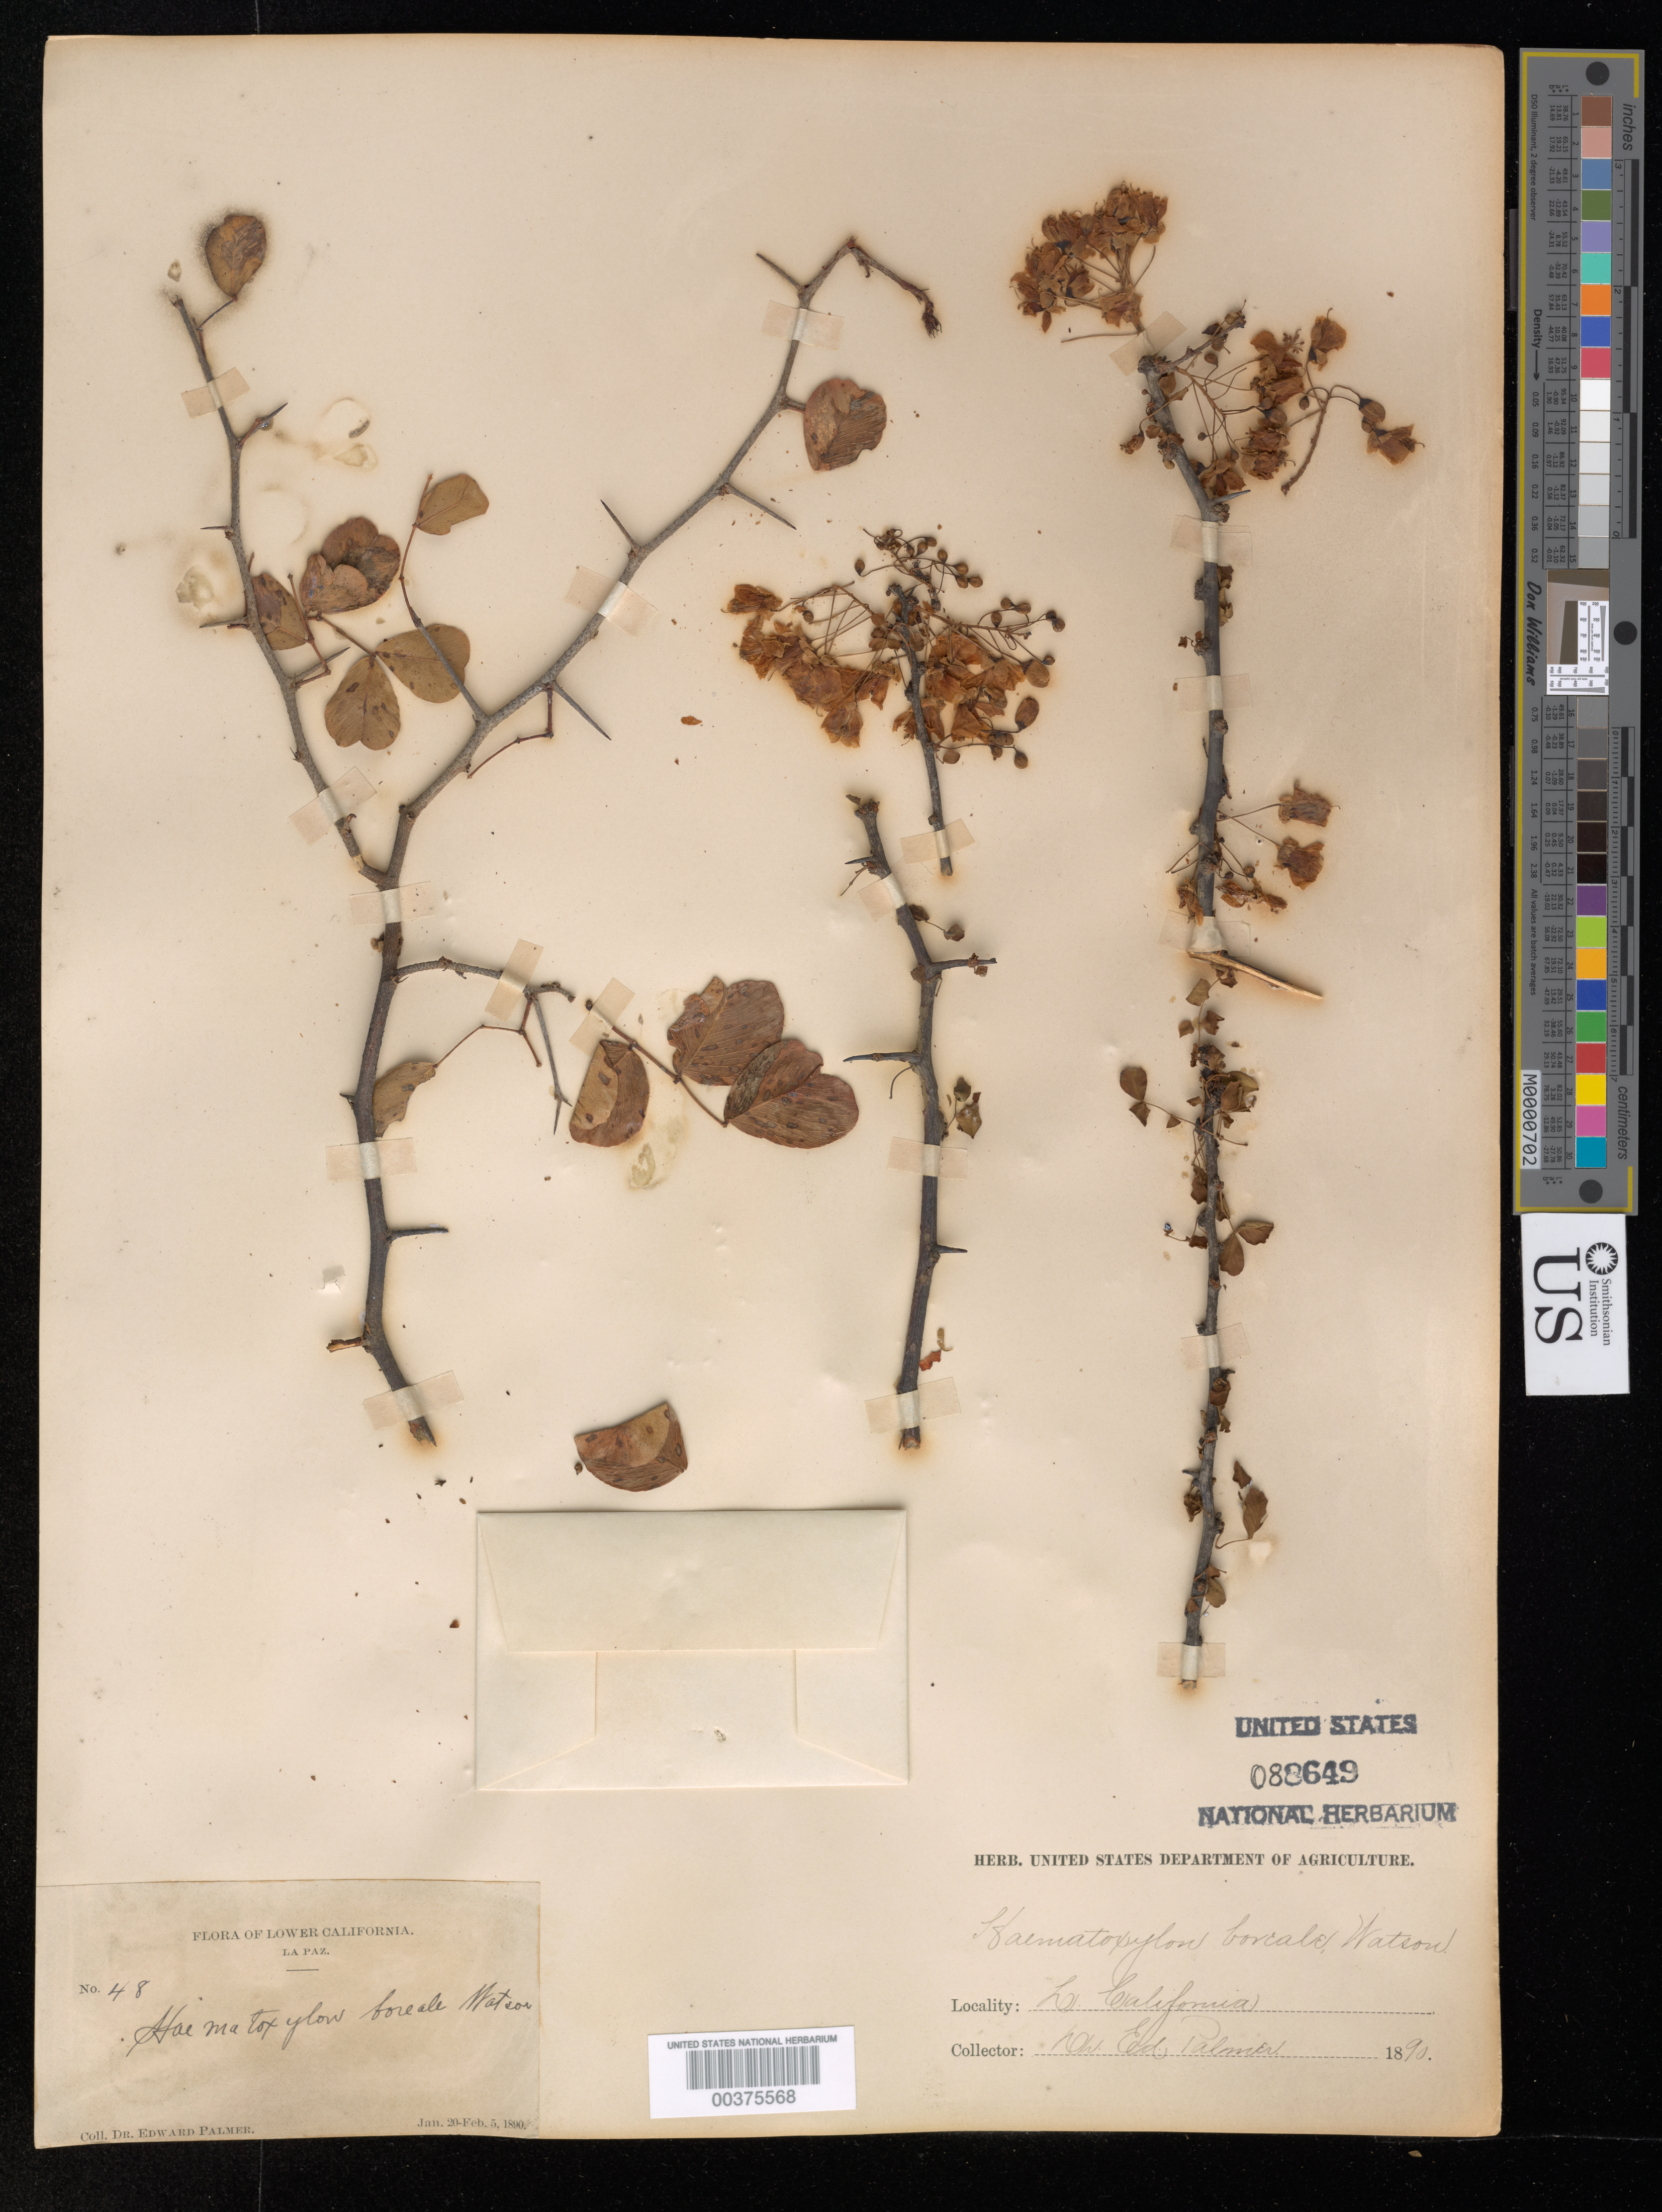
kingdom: Plantae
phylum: Tracheophyta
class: Magnoliopsida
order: Fabales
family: Fabaceae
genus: Haematoxylum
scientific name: Haematoxylum brasiletto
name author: H. Karst.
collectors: E. Palmer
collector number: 48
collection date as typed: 20 Jan 1890 to 05 Feb 1890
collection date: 1890-01-20/1890-02-05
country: Mexico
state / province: Baja California Sur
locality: La Paz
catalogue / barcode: US 88649